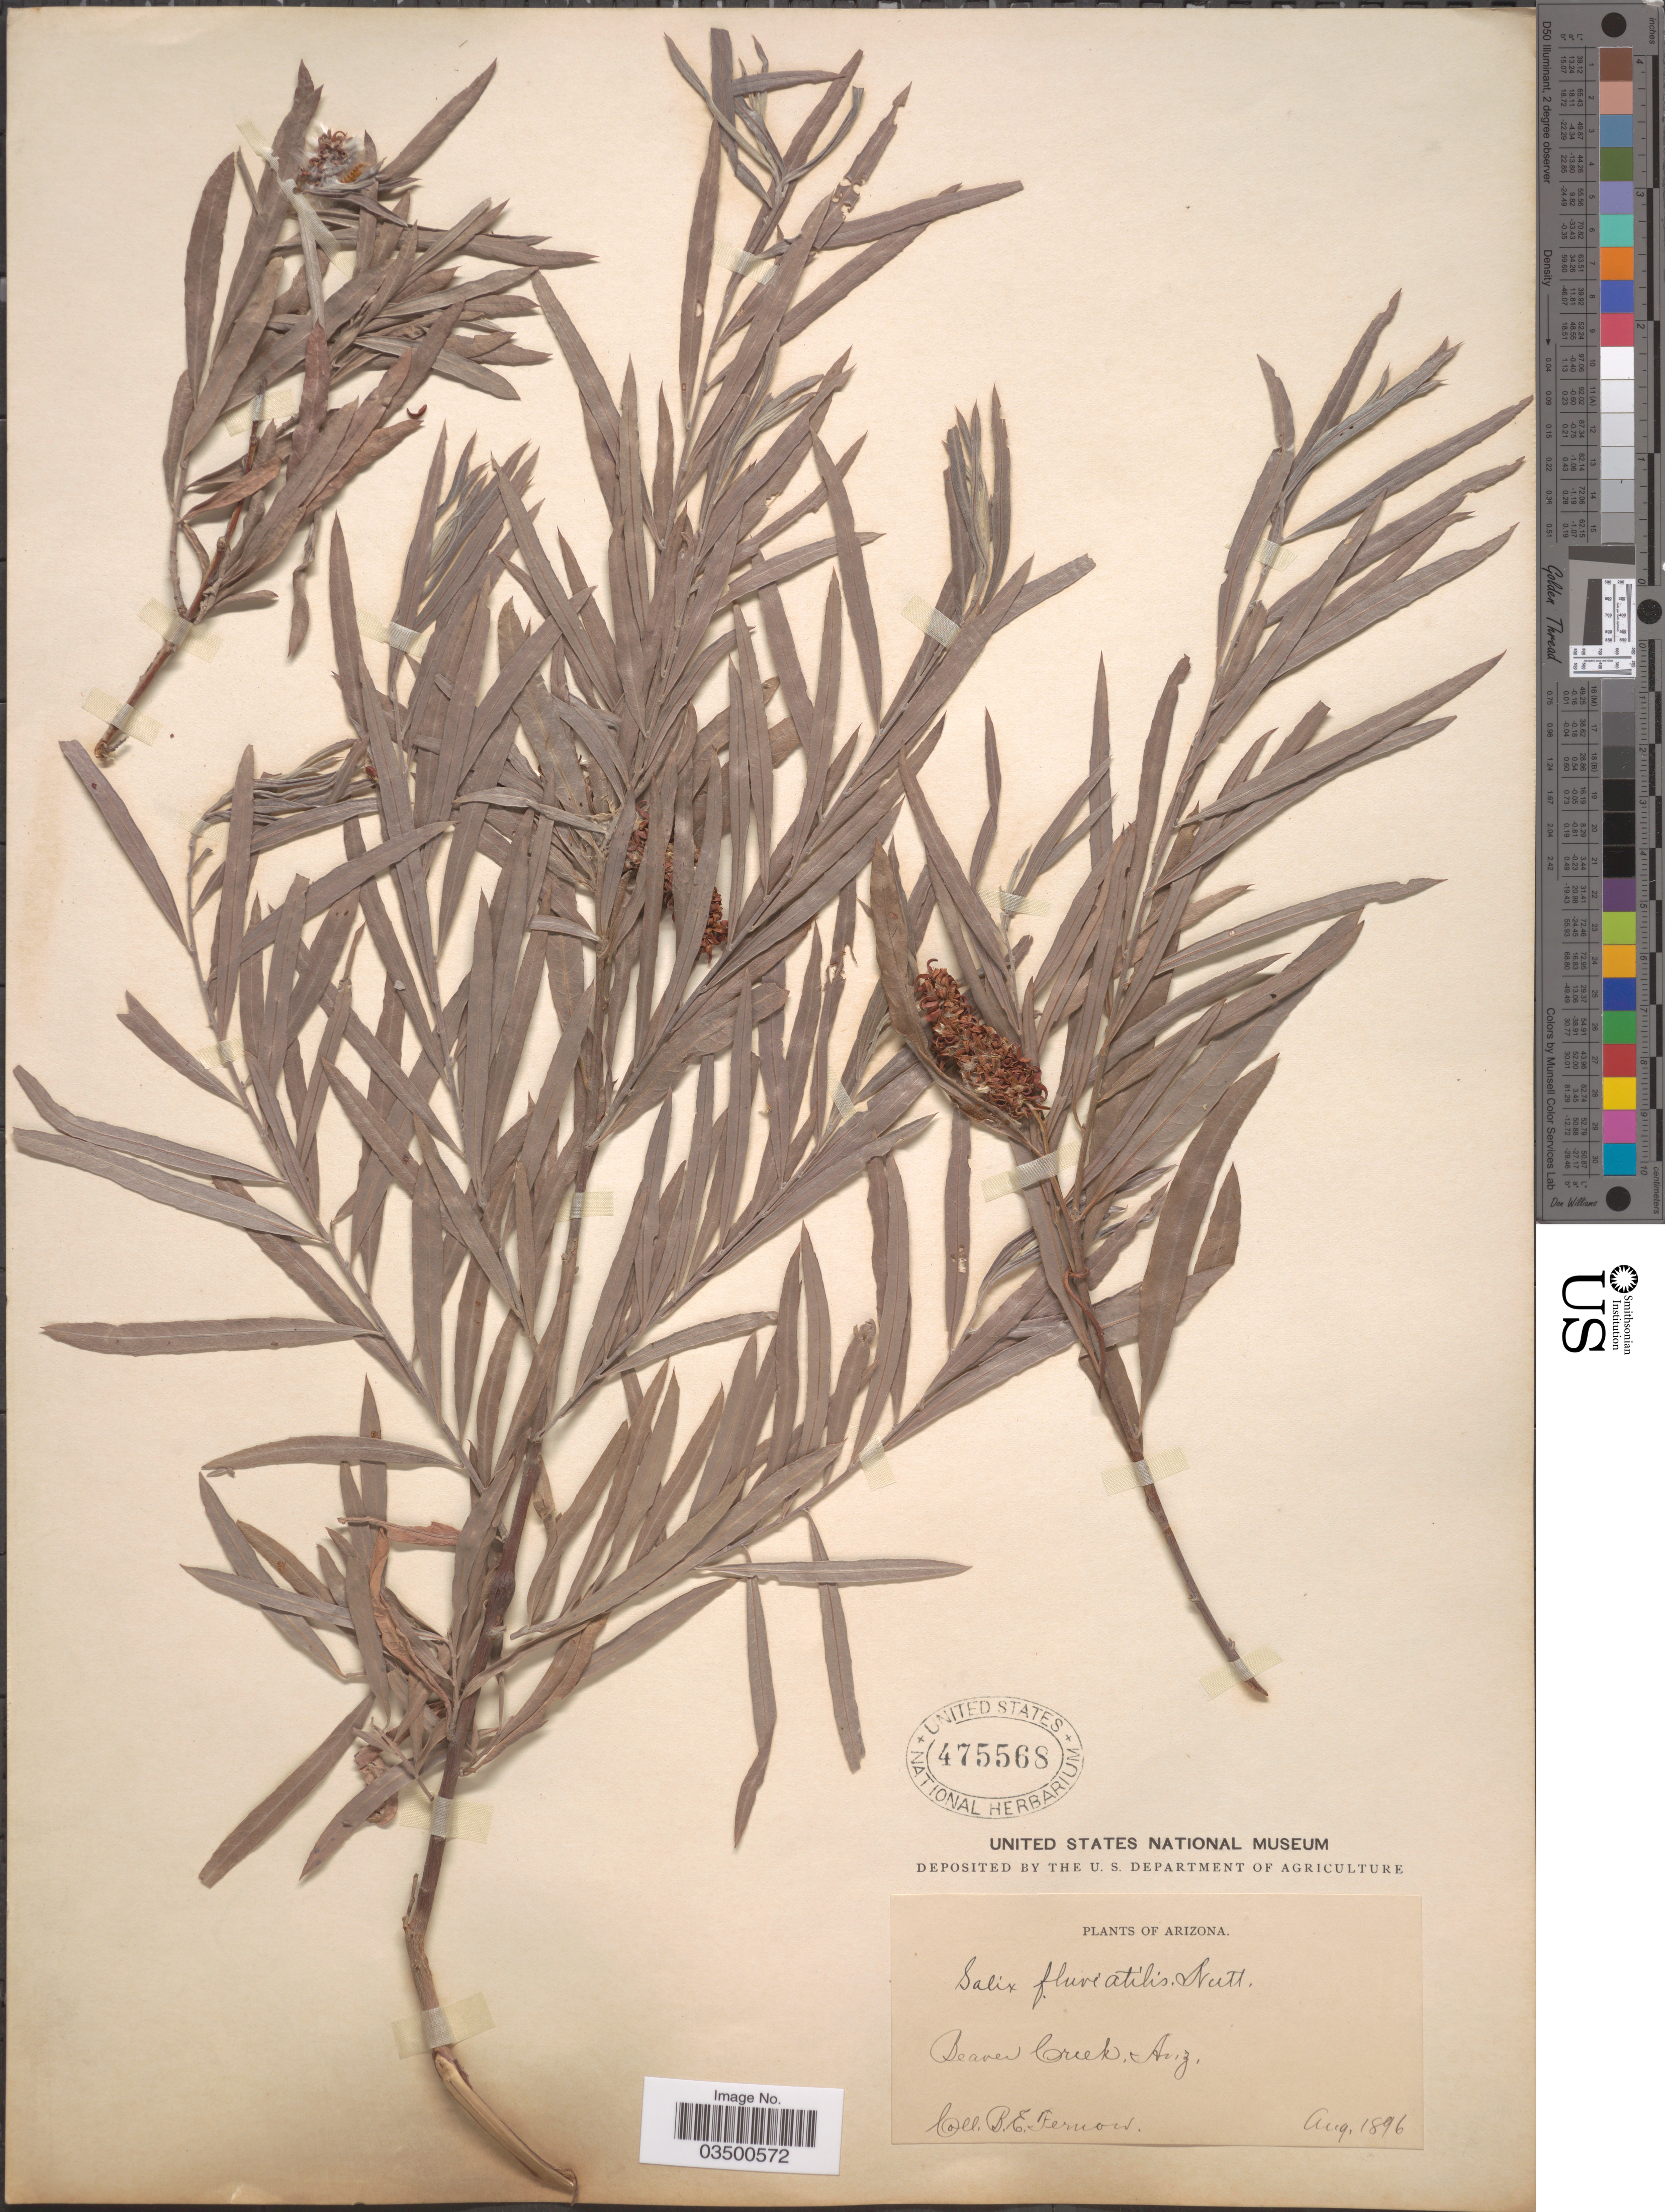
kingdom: Plantae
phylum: Tracheophyta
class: Magnoliopsida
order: Malpighiales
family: Salicaceae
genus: Salix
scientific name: Salix fluviatilis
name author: Nutt.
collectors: B. Fernow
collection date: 1896-08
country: United States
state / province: Arizona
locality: Beaver Creek.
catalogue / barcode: US 475568